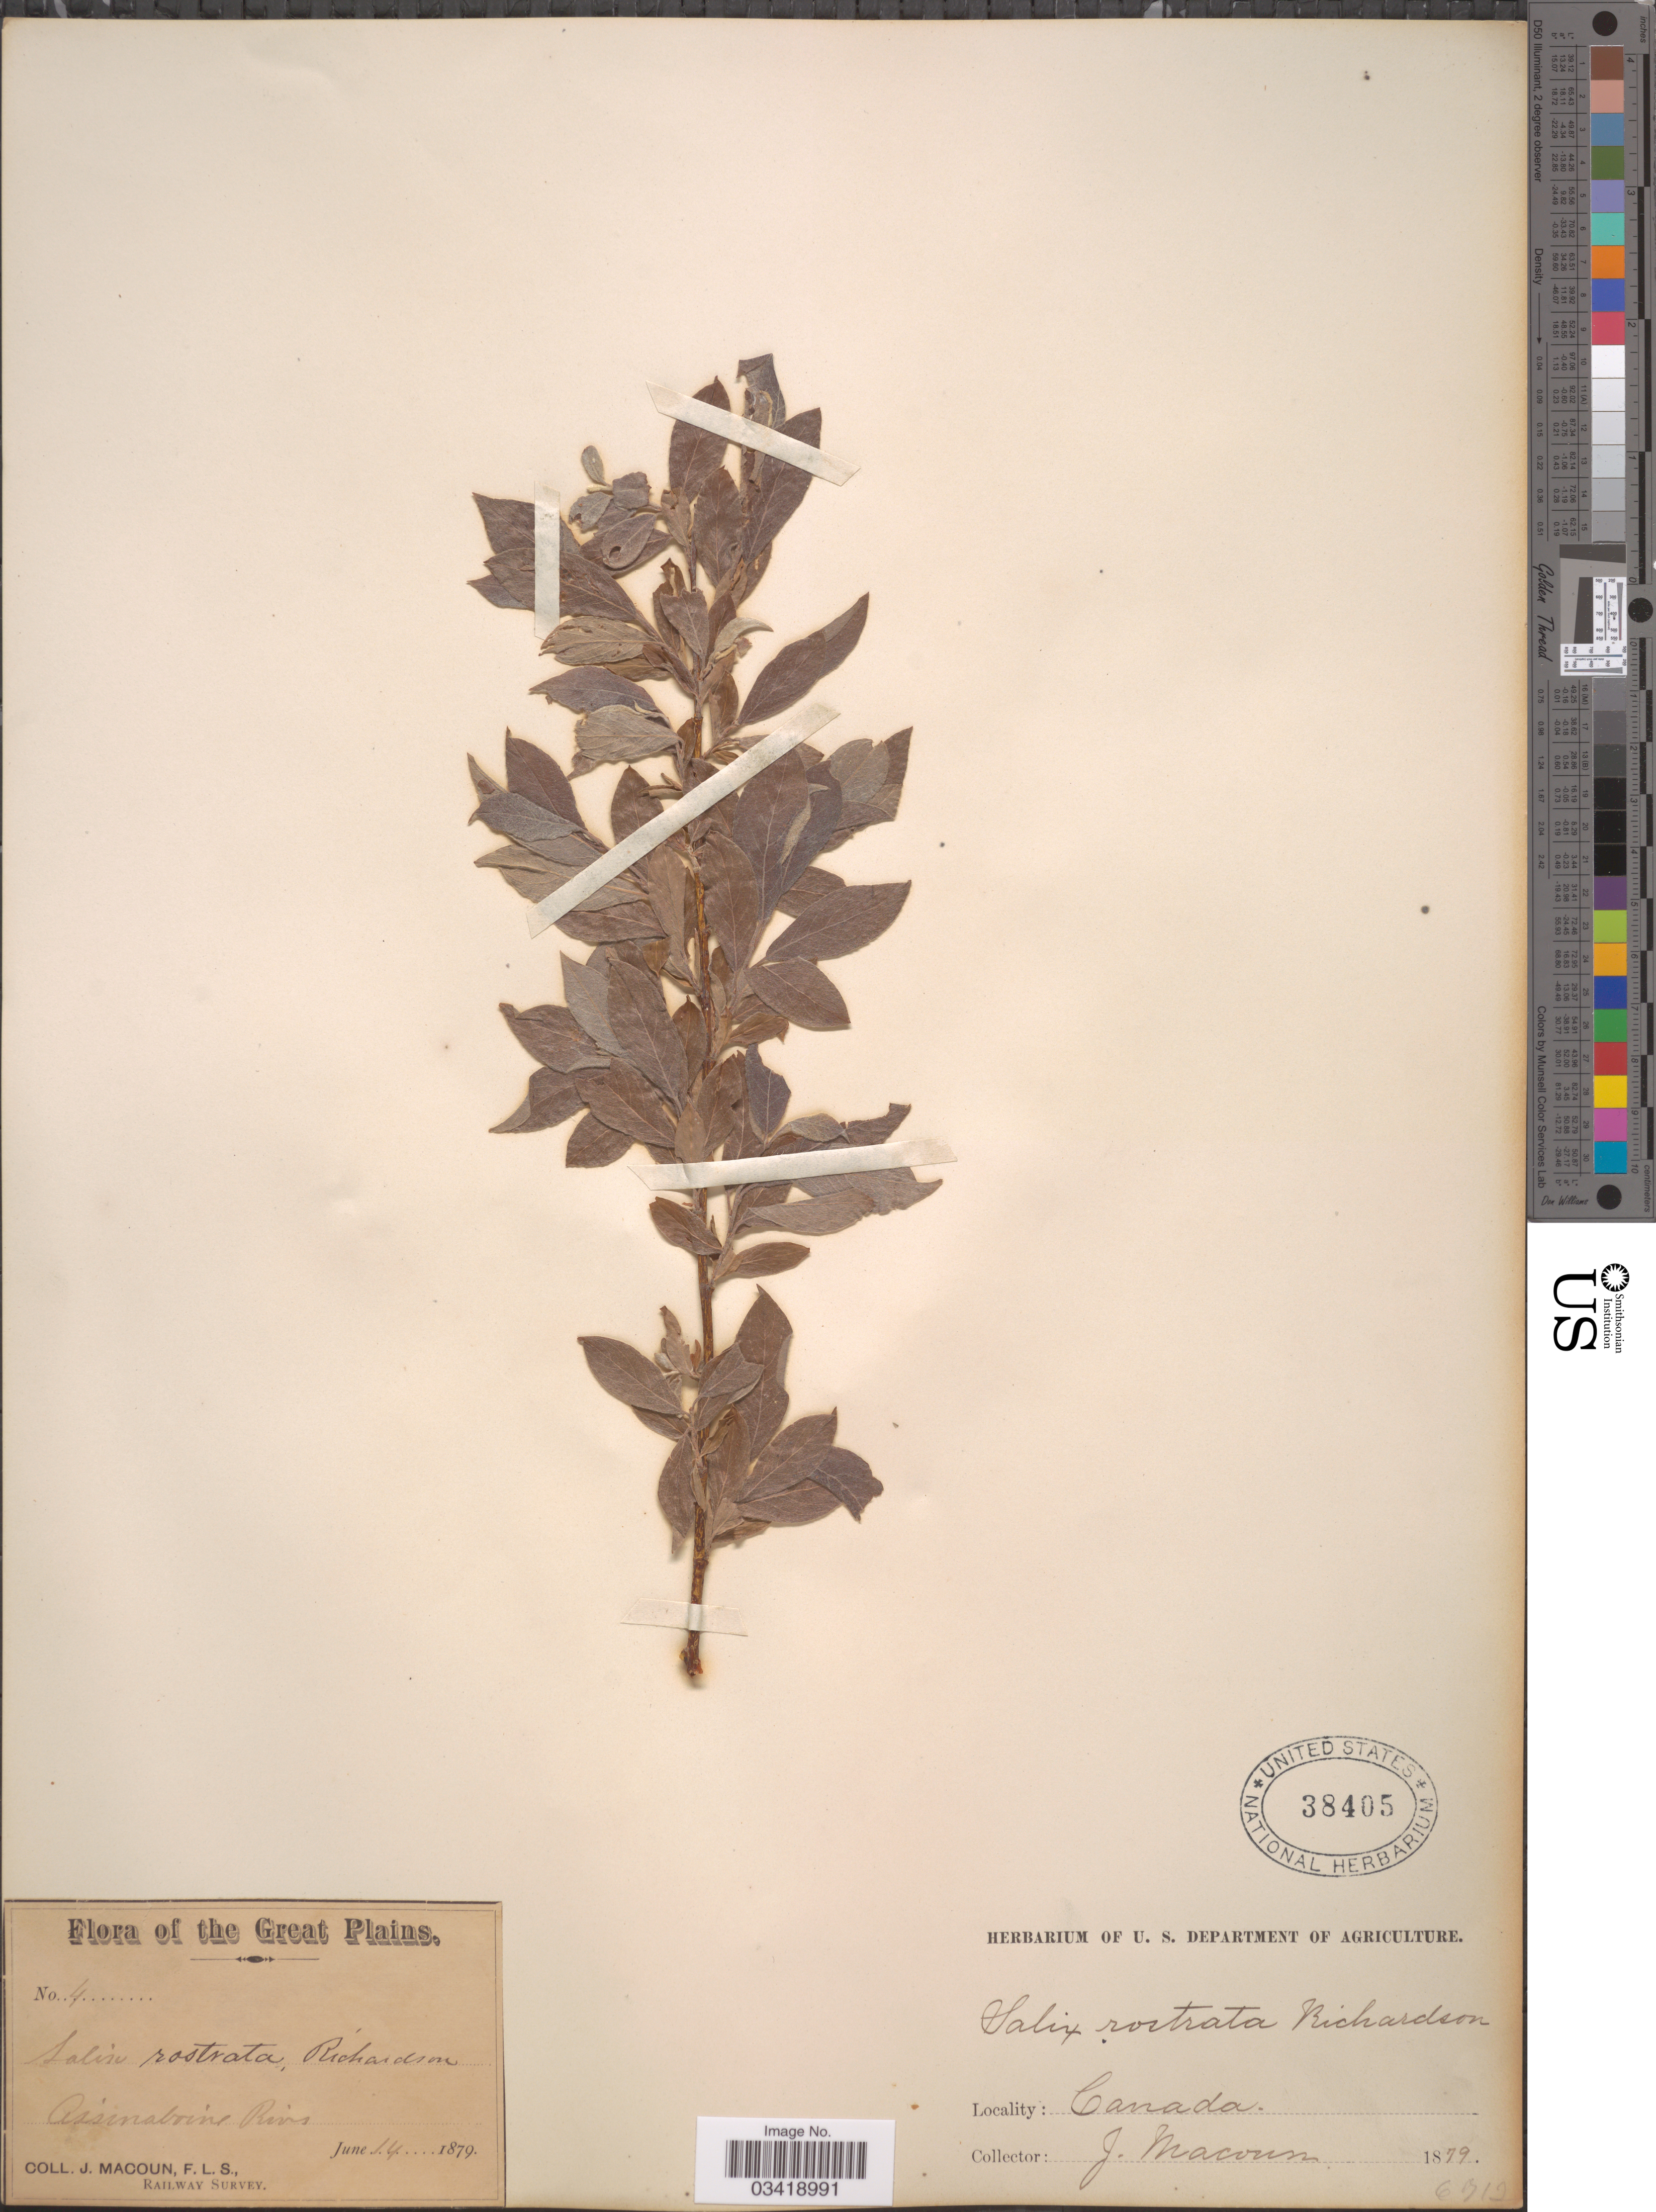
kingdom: Plantae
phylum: Tracheophyta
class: Magnoliopsida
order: Malpighiales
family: Salicaceae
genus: Salix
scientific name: Salix bebbiana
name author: Sarg.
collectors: J. Macoun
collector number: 4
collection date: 1879-06-14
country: Canada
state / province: Saskatchewan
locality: The Great Plains. Assiniboine River.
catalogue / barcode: US 38405